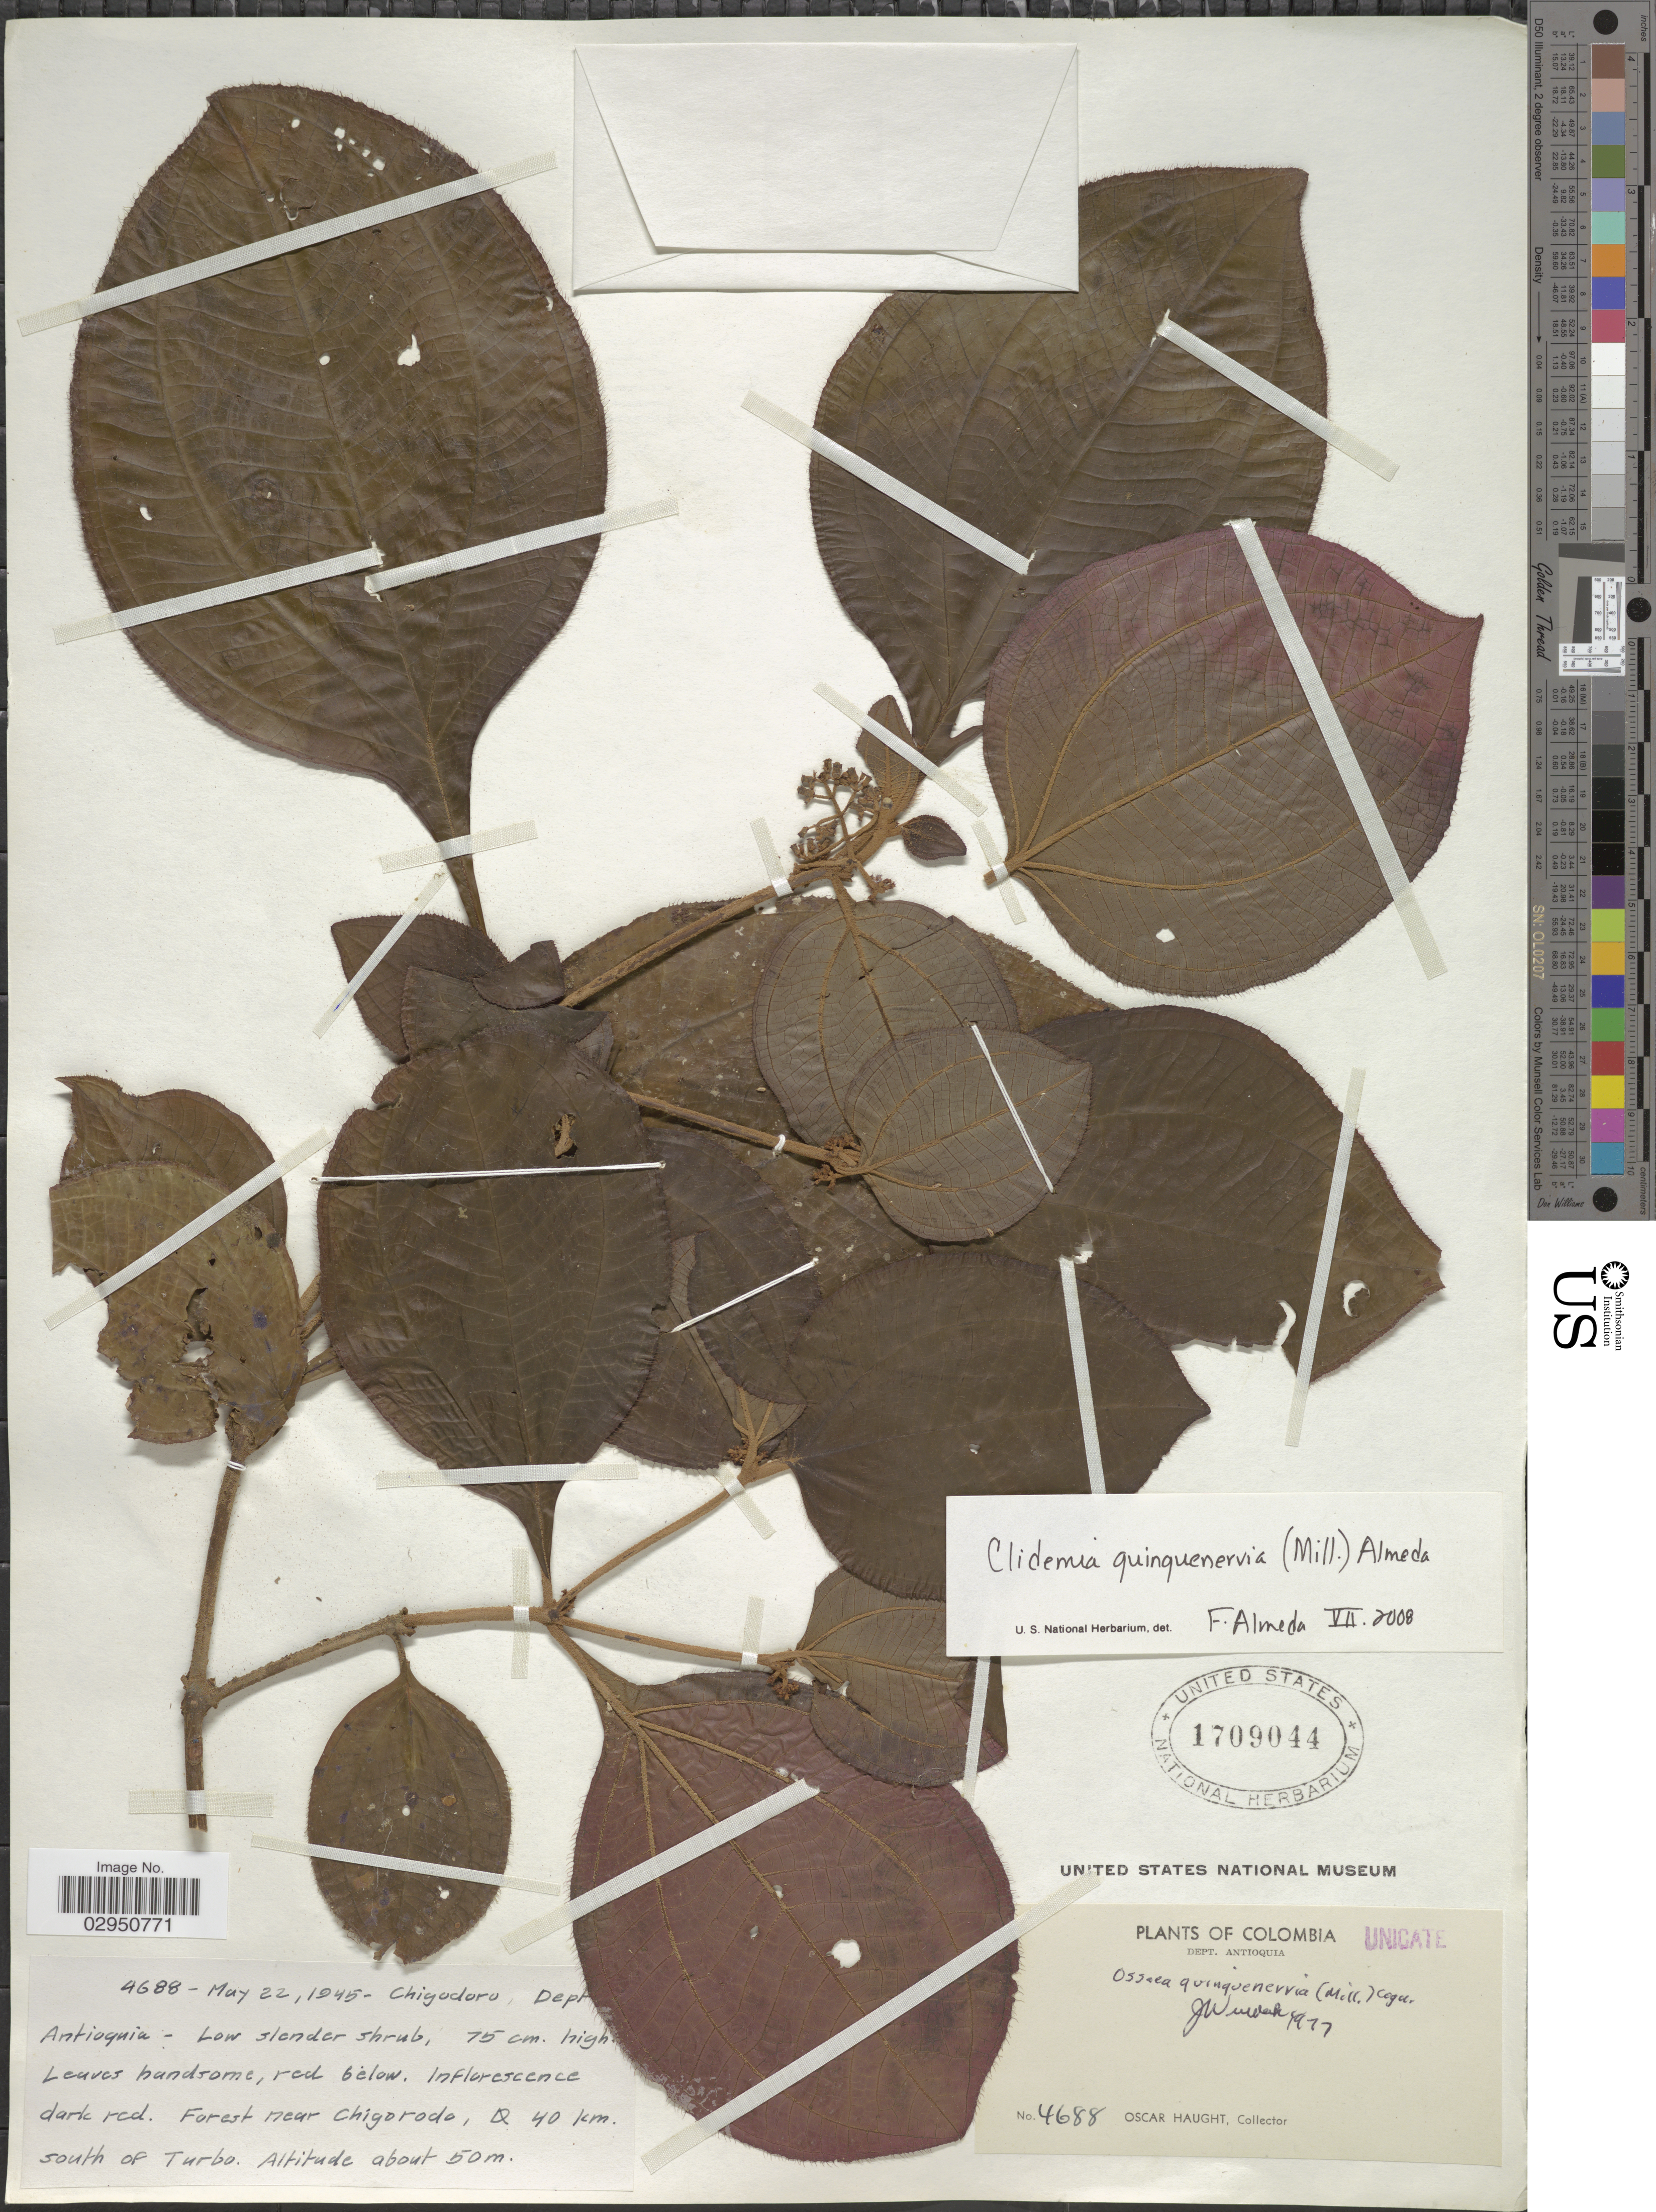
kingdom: Plantae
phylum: Tracheophyta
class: Magnoliopsida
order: Myrtales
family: Melastomataceae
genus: Clidemia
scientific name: Clidemia quinquenervia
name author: (Mill.) Almeda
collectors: O. L. Haught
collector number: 4688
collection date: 1945-05-22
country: Colombia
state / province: Antioquia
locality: Dept. Antioquia. Near Chigorodo, a [interpreted] 40 km. south of Turbo.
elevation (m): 50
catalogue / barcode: US 1709044